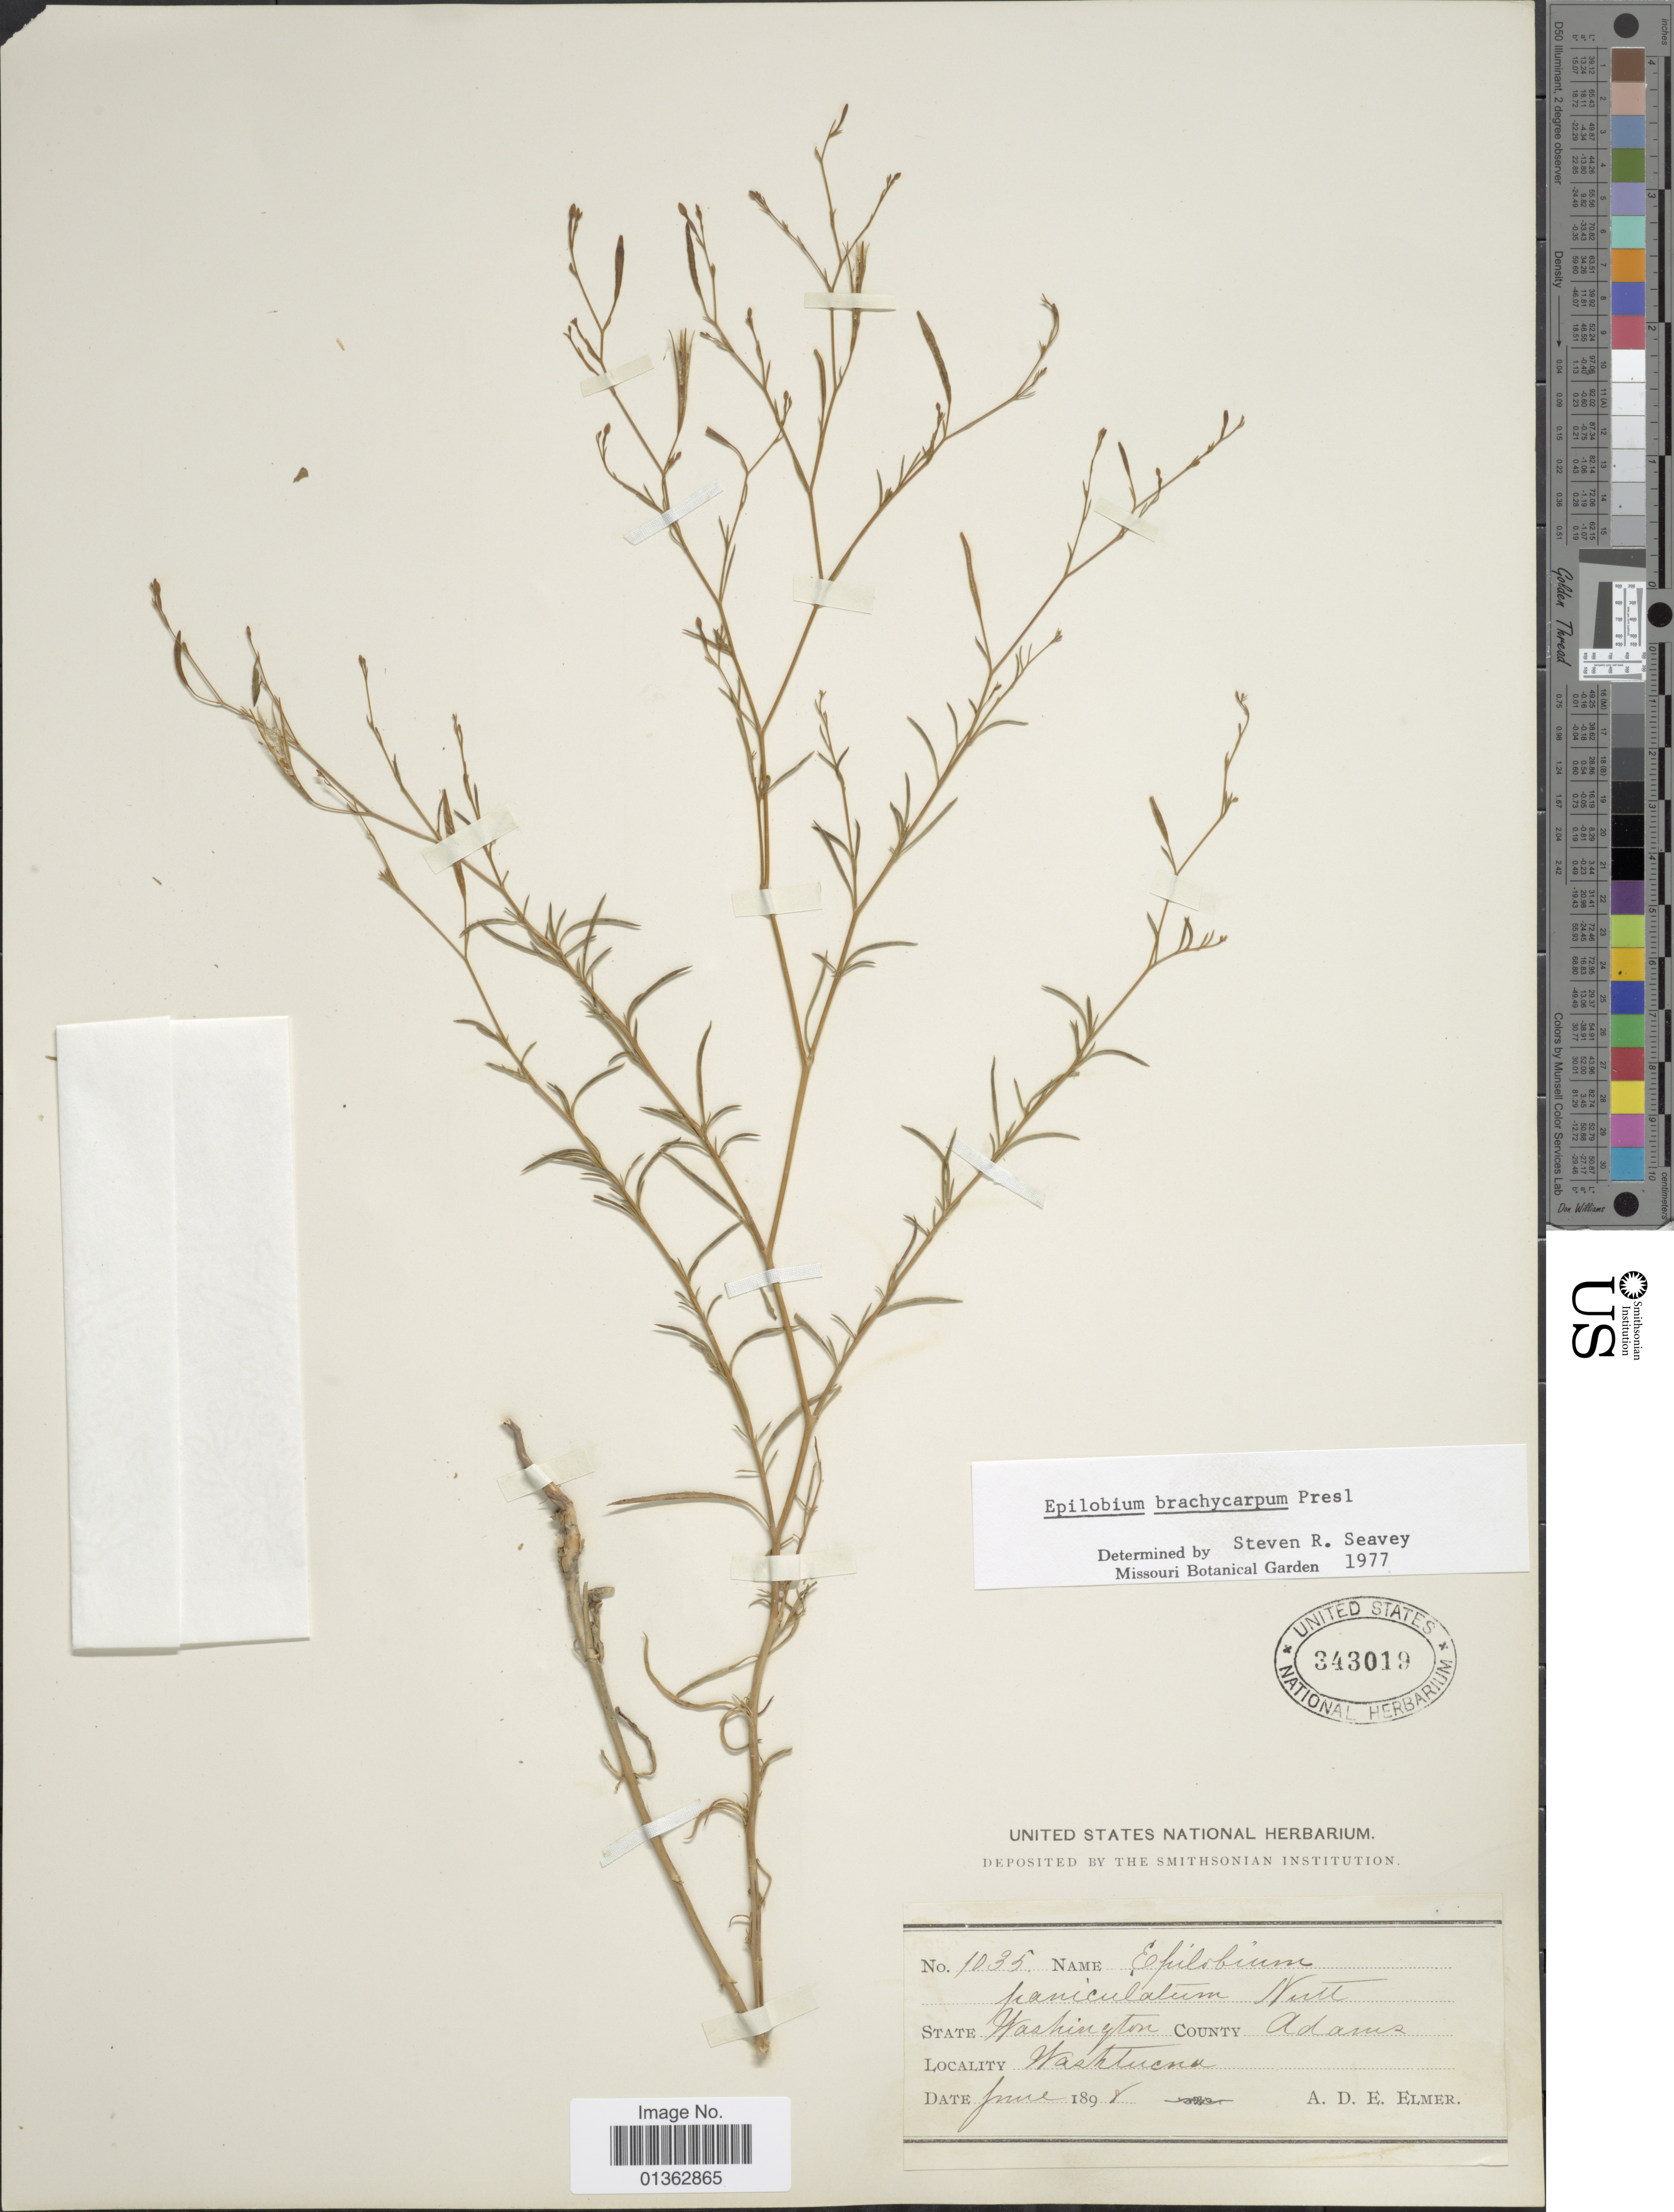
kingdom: Plantae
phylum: Tracheophyta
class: Magnoliopsida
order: Myrtales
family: Onagraceae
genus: Epilobium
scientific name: Epilobium brachycarpum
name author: C. Presl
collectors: A. D. E. Elmer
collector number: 1035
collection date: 1898-06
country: United States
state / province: Washington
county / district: Adams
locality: County Adams. Washtucna.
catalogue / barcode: US 343019